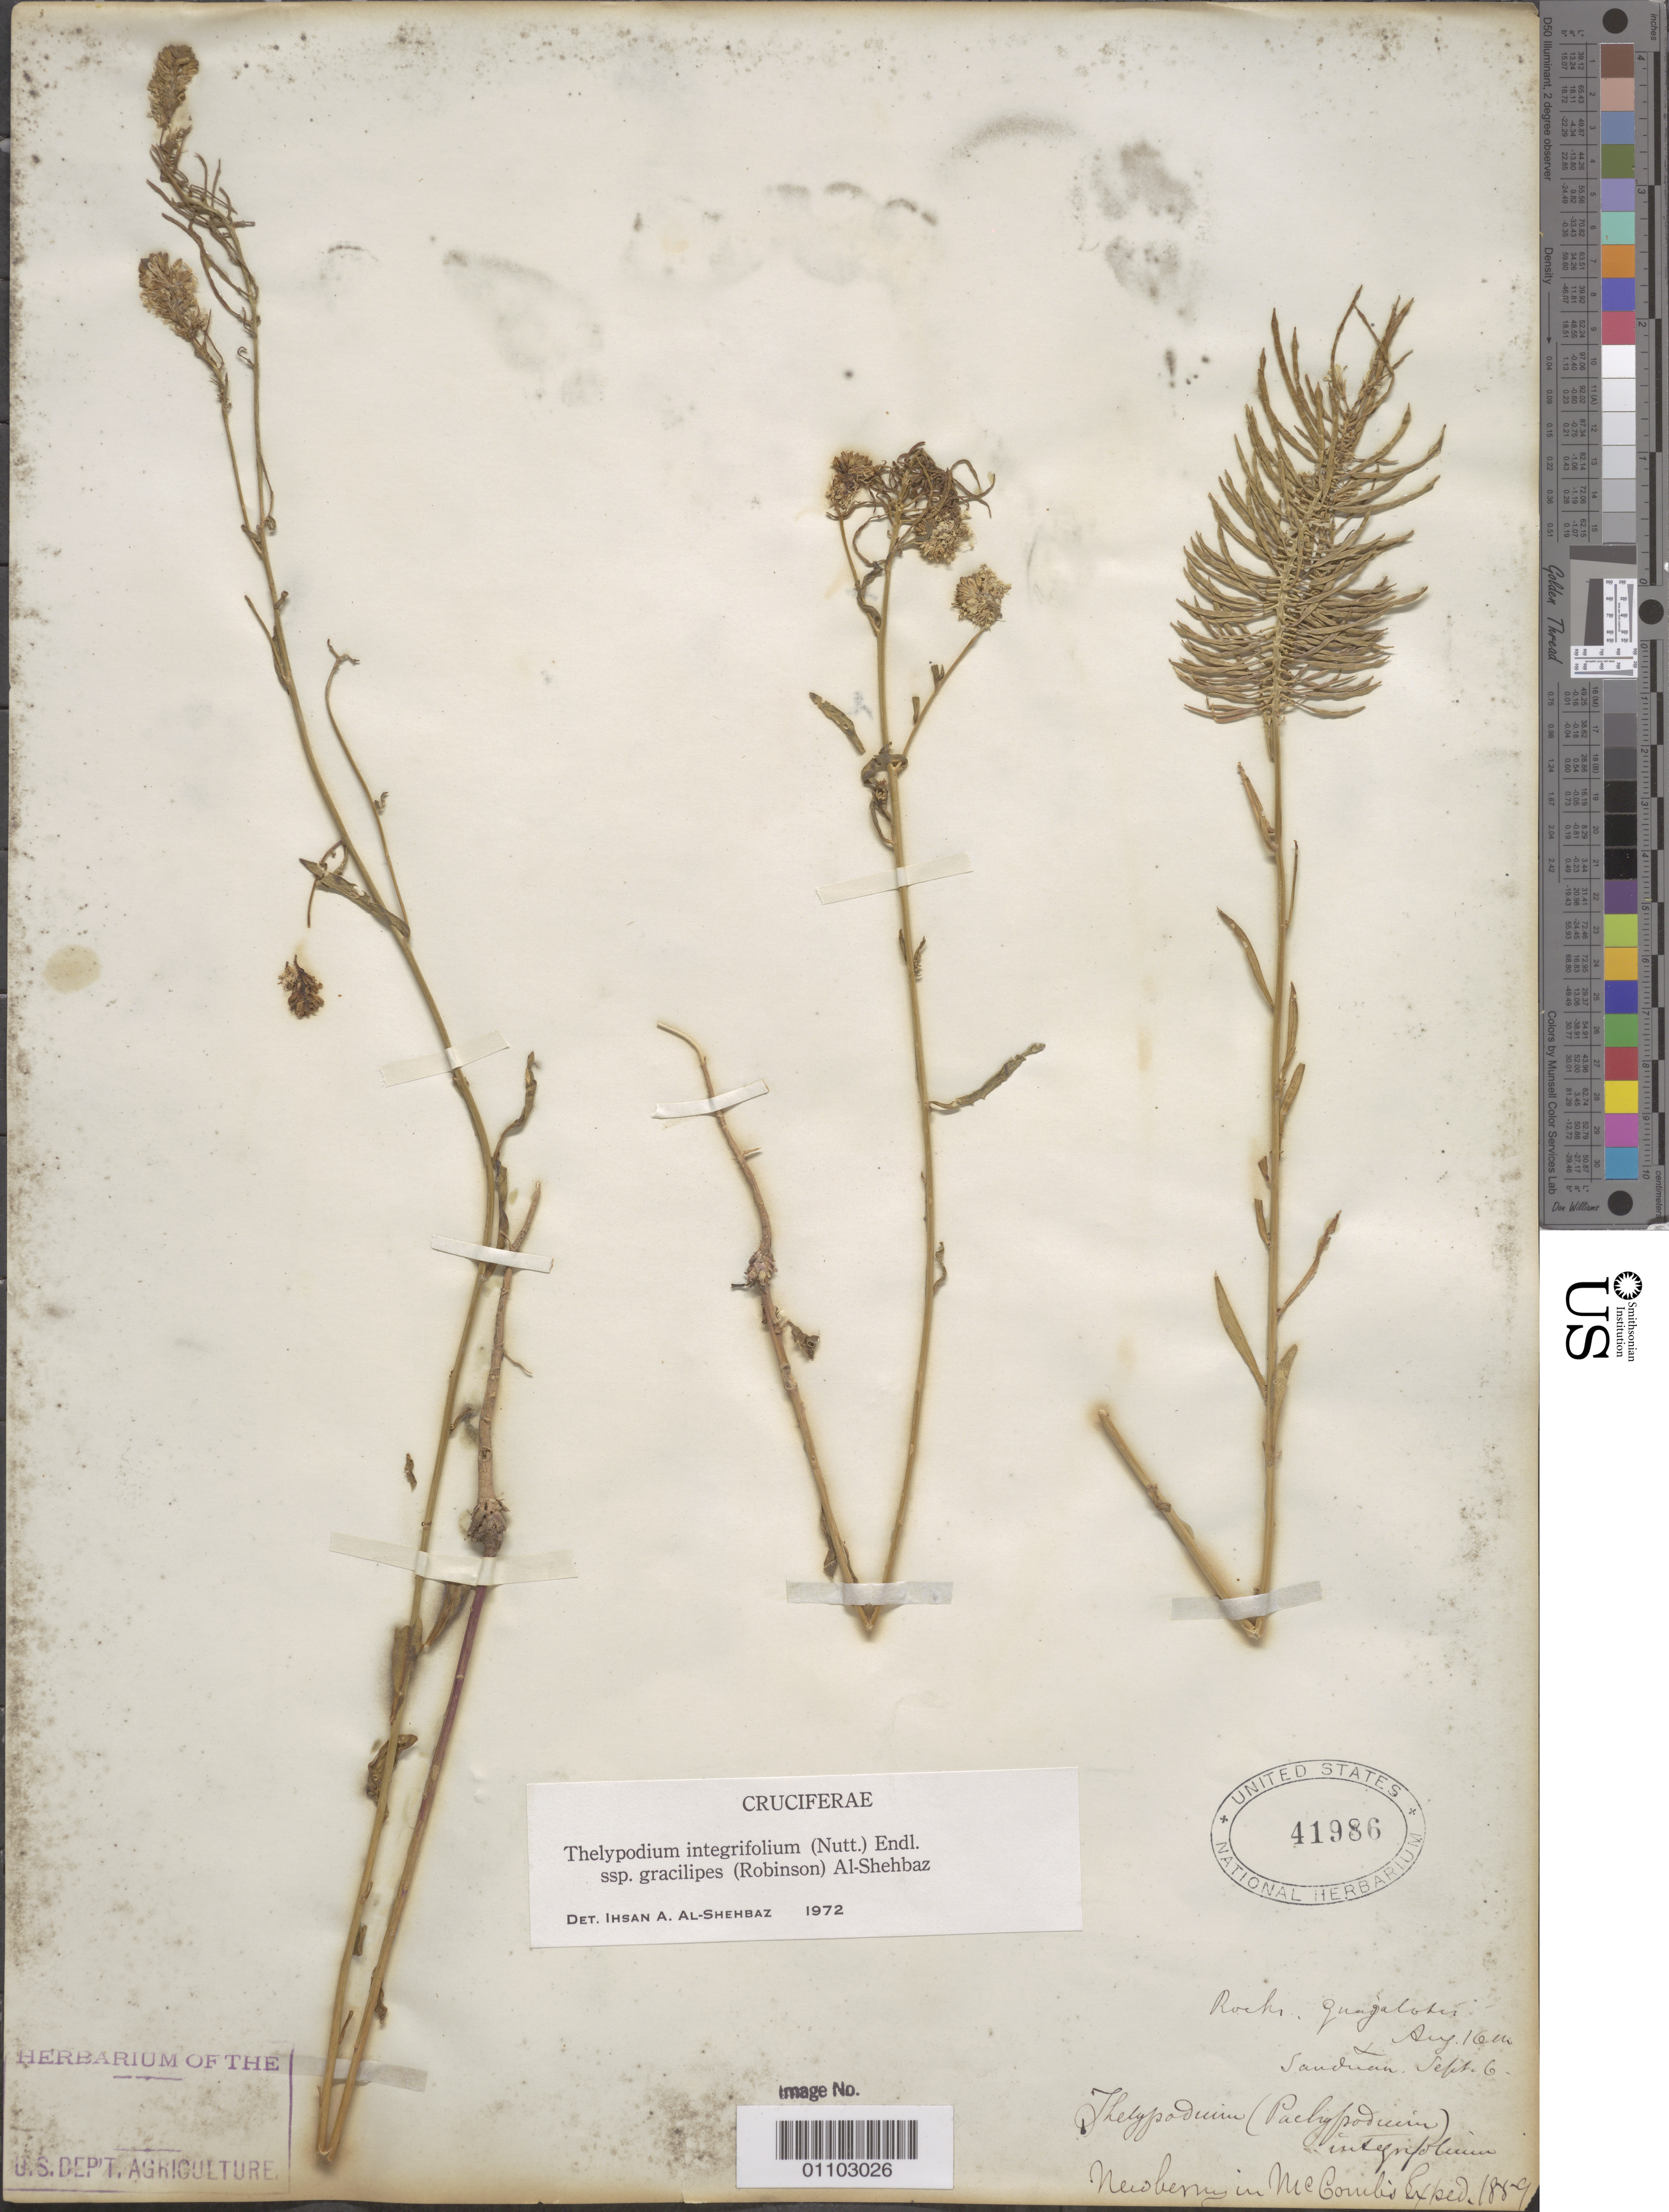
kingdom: Plantae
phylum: Tracheophyta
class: Magnoliopsida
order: Brassicales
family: Brassicaceae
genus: Thelypodium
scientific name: Thelypodium integrifolium subsp. gracilipes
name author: (B.L. Rob.) Al-Shehbaz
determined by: Al-Shehbaz, I. A., (MO), Missouri Botanical Garden (UNITED STATES)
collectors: J. S. Newberry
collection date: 1859-08-16/1859-09-06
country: United States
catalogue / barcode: US 41986